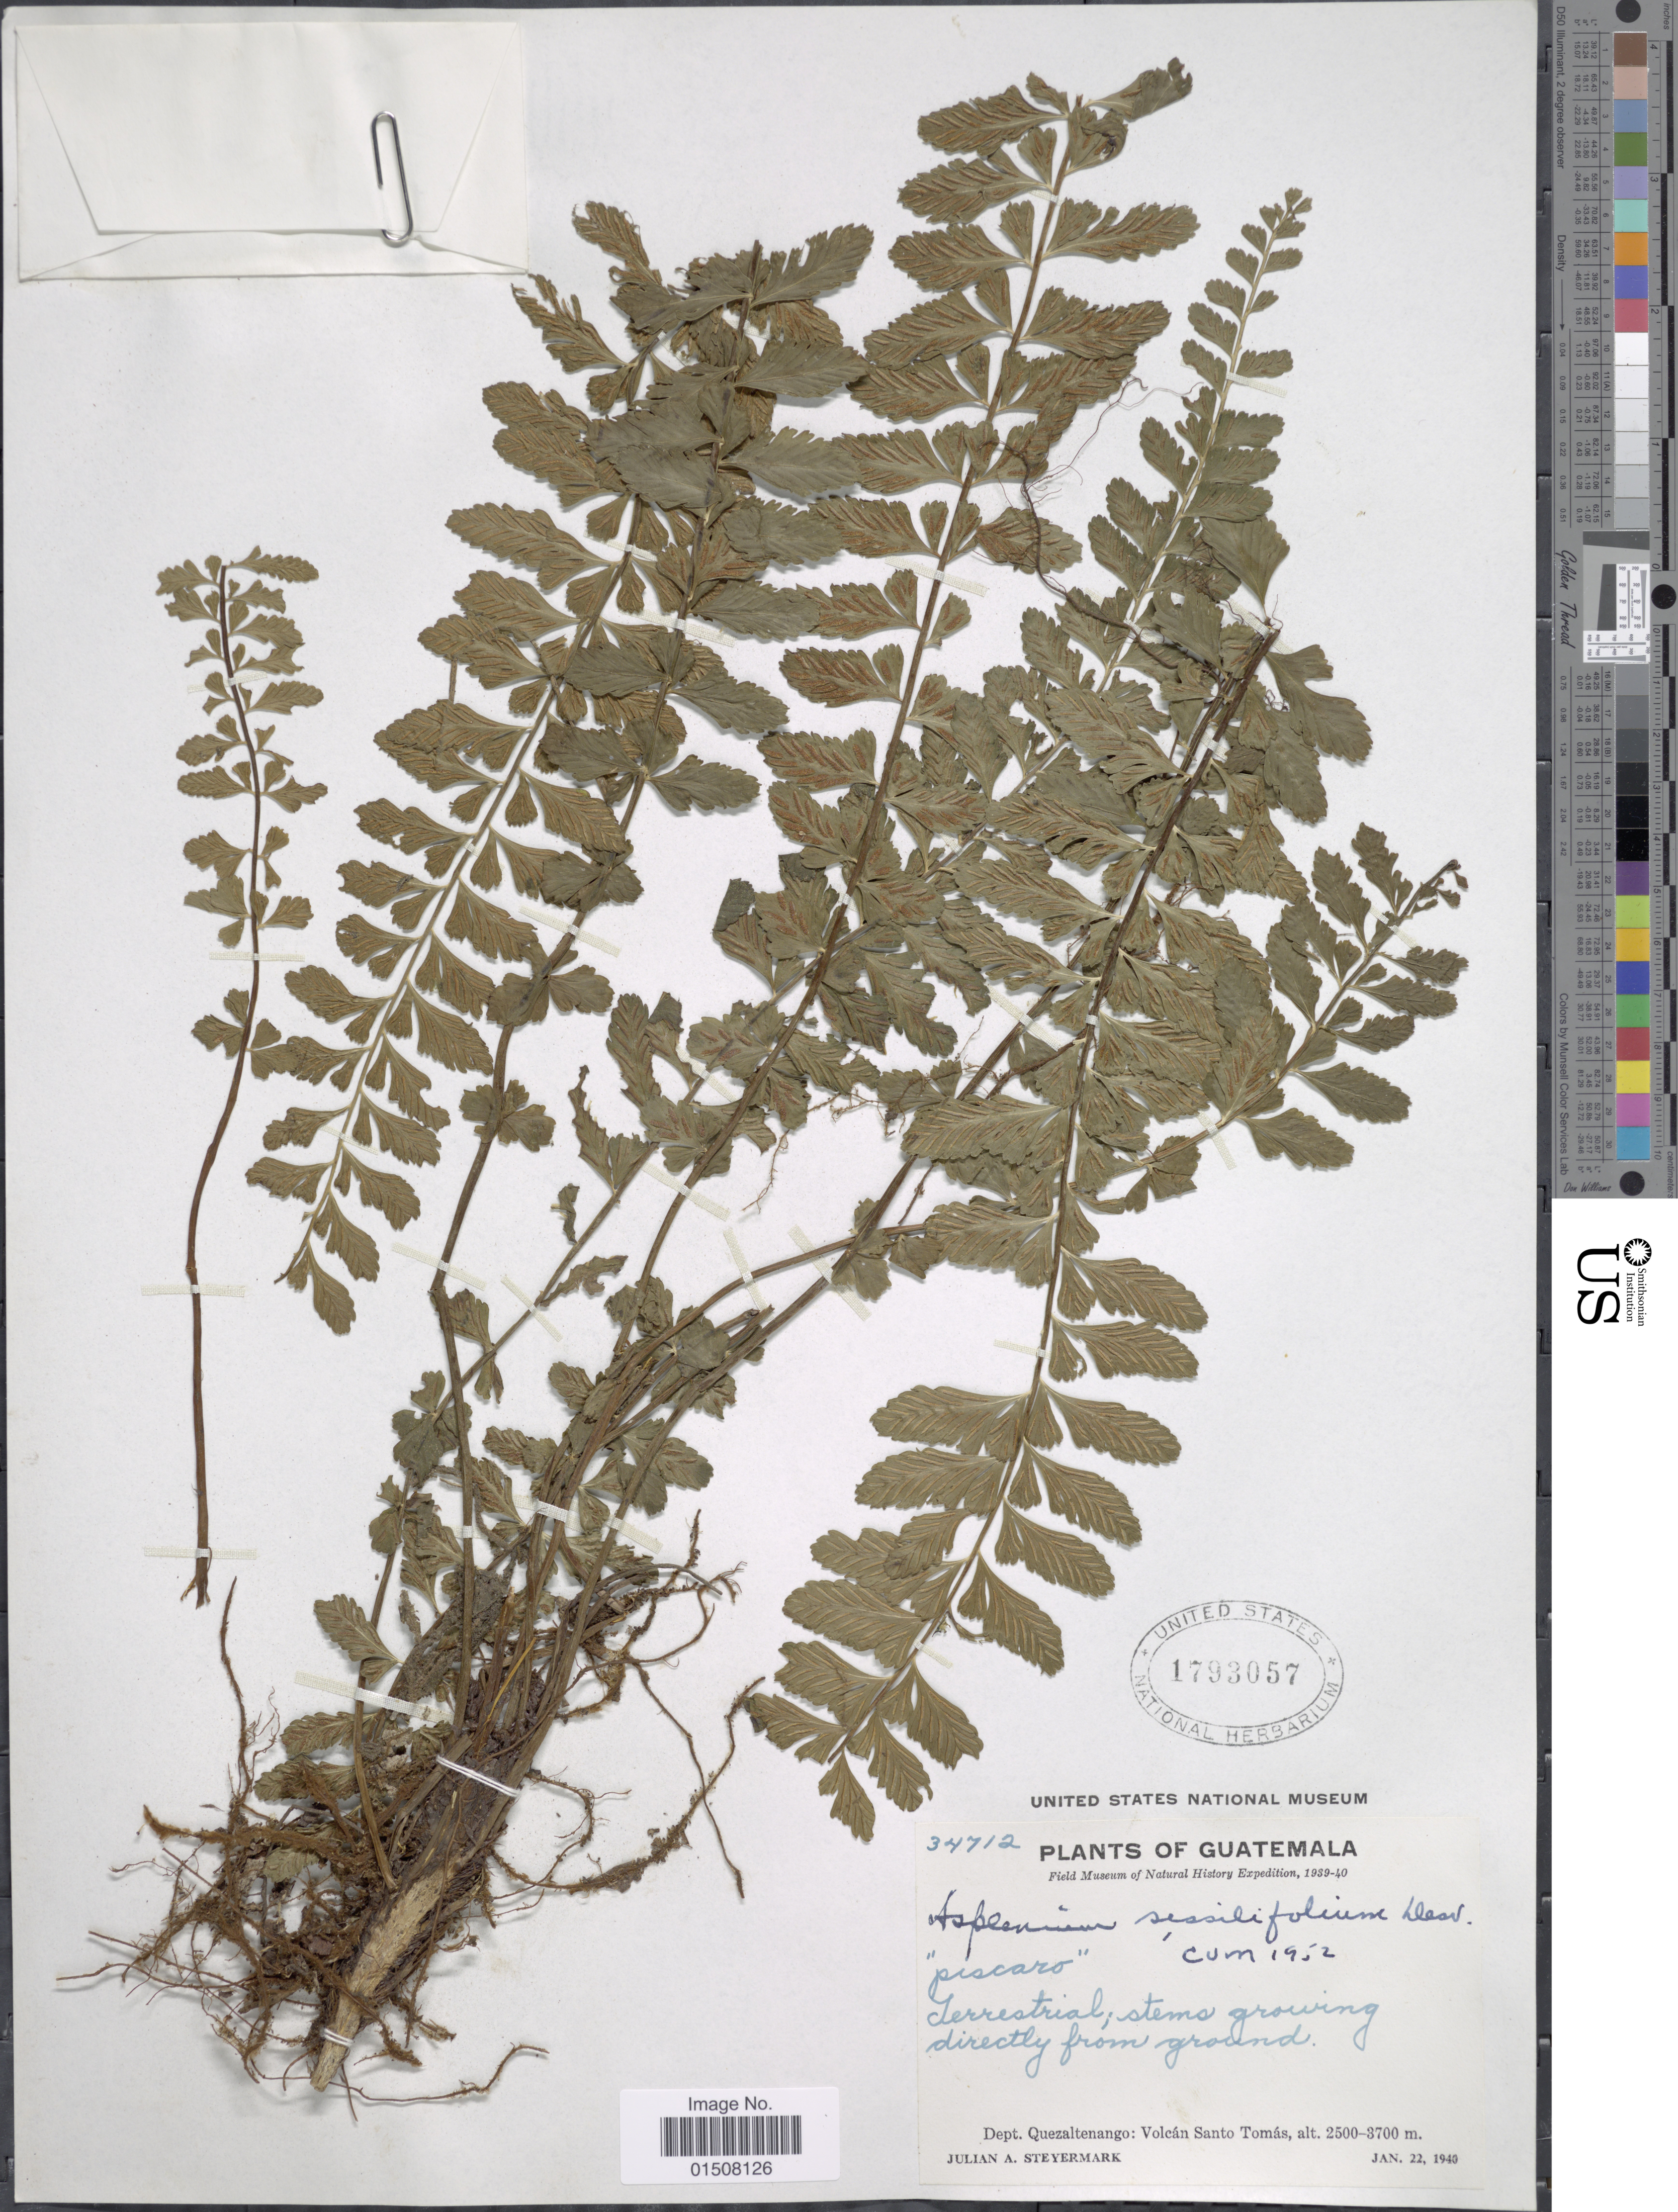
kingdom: Plantae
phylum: Tracheophyta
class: Polypodiopsida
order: Polypodiales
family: Aspleniaceae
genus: Asplenium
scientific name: Asplenium sessilifolium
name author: Desv.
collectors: J. Steyermark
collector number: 34712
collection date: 1940-01-22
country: Guatemala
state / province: Quetzaltenango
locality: Volcan Santo Tomás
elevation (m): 2500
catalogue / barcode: US 1793057